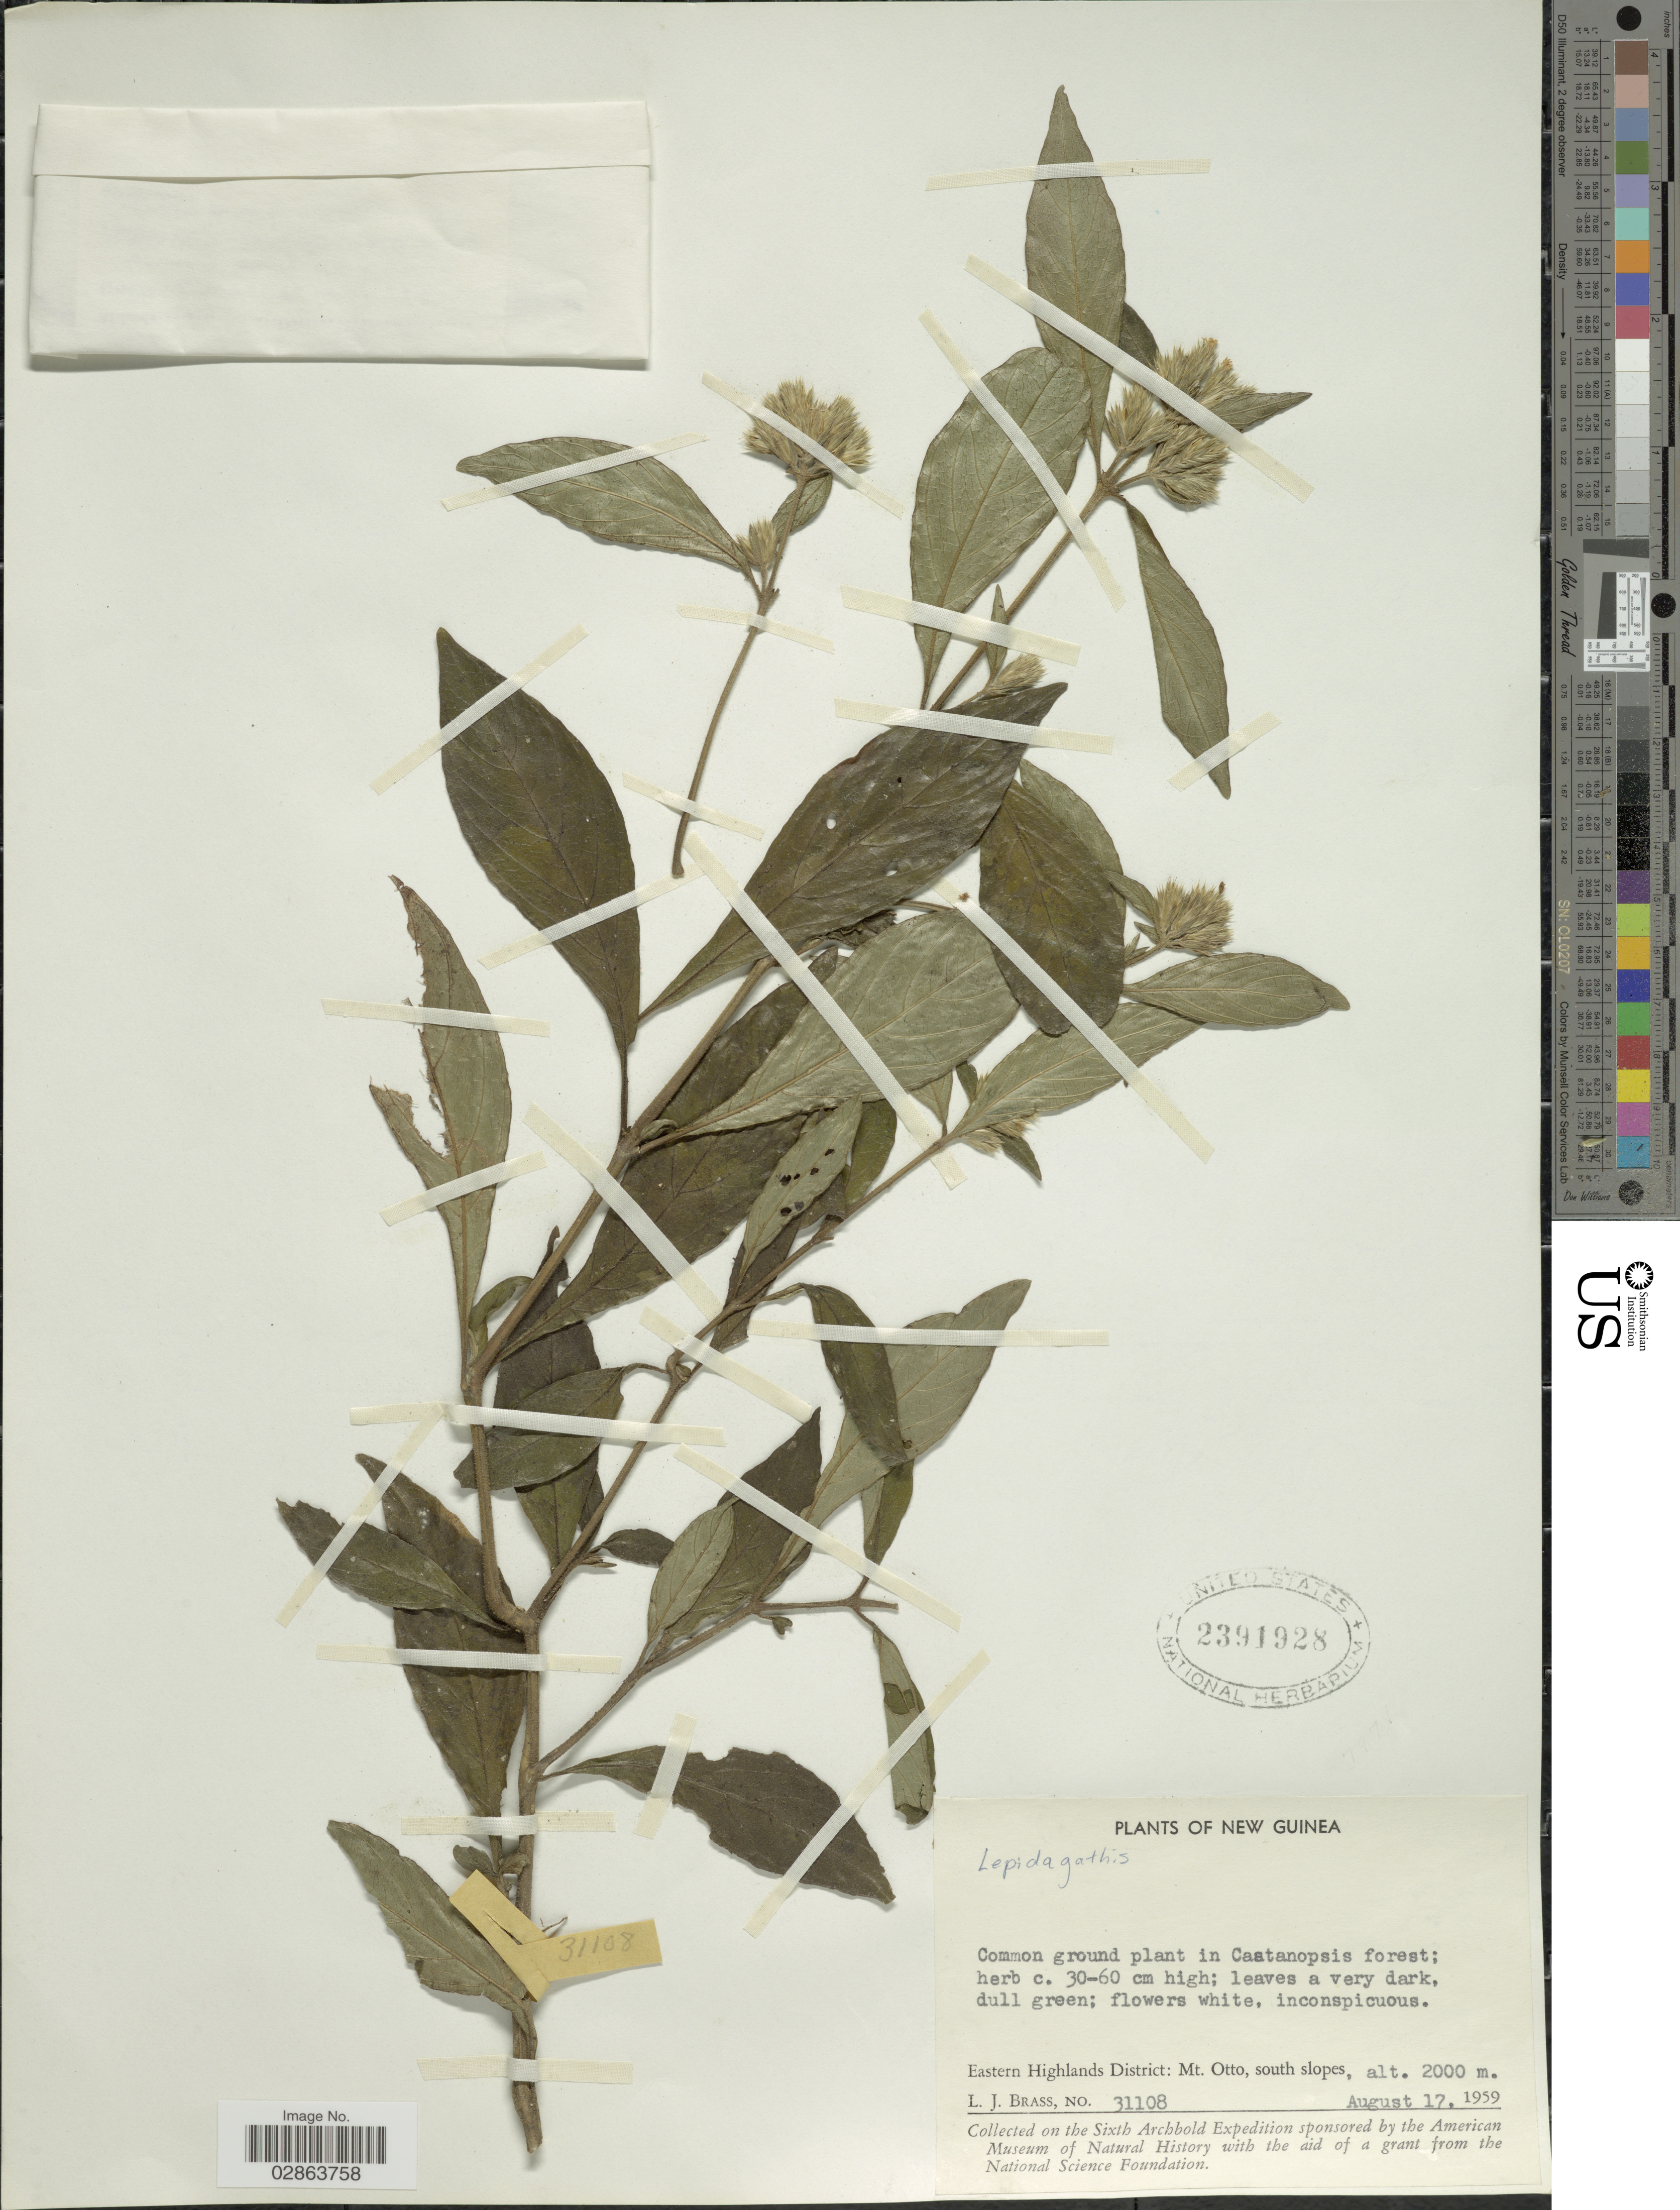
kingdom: Plantae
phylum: Tracheophyta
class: Magnoliopsida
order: Lamiales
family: Acanthaceae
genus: Lepidagathis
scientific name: Lepidagathis sp.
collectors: L. J. Brass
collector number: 31108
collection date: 1959-08-17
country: Papua New Guinea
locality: New Guinea, Eastern Highlands District: Mt. Otto, south slopes.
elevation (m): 2000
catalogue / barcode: US 2391928